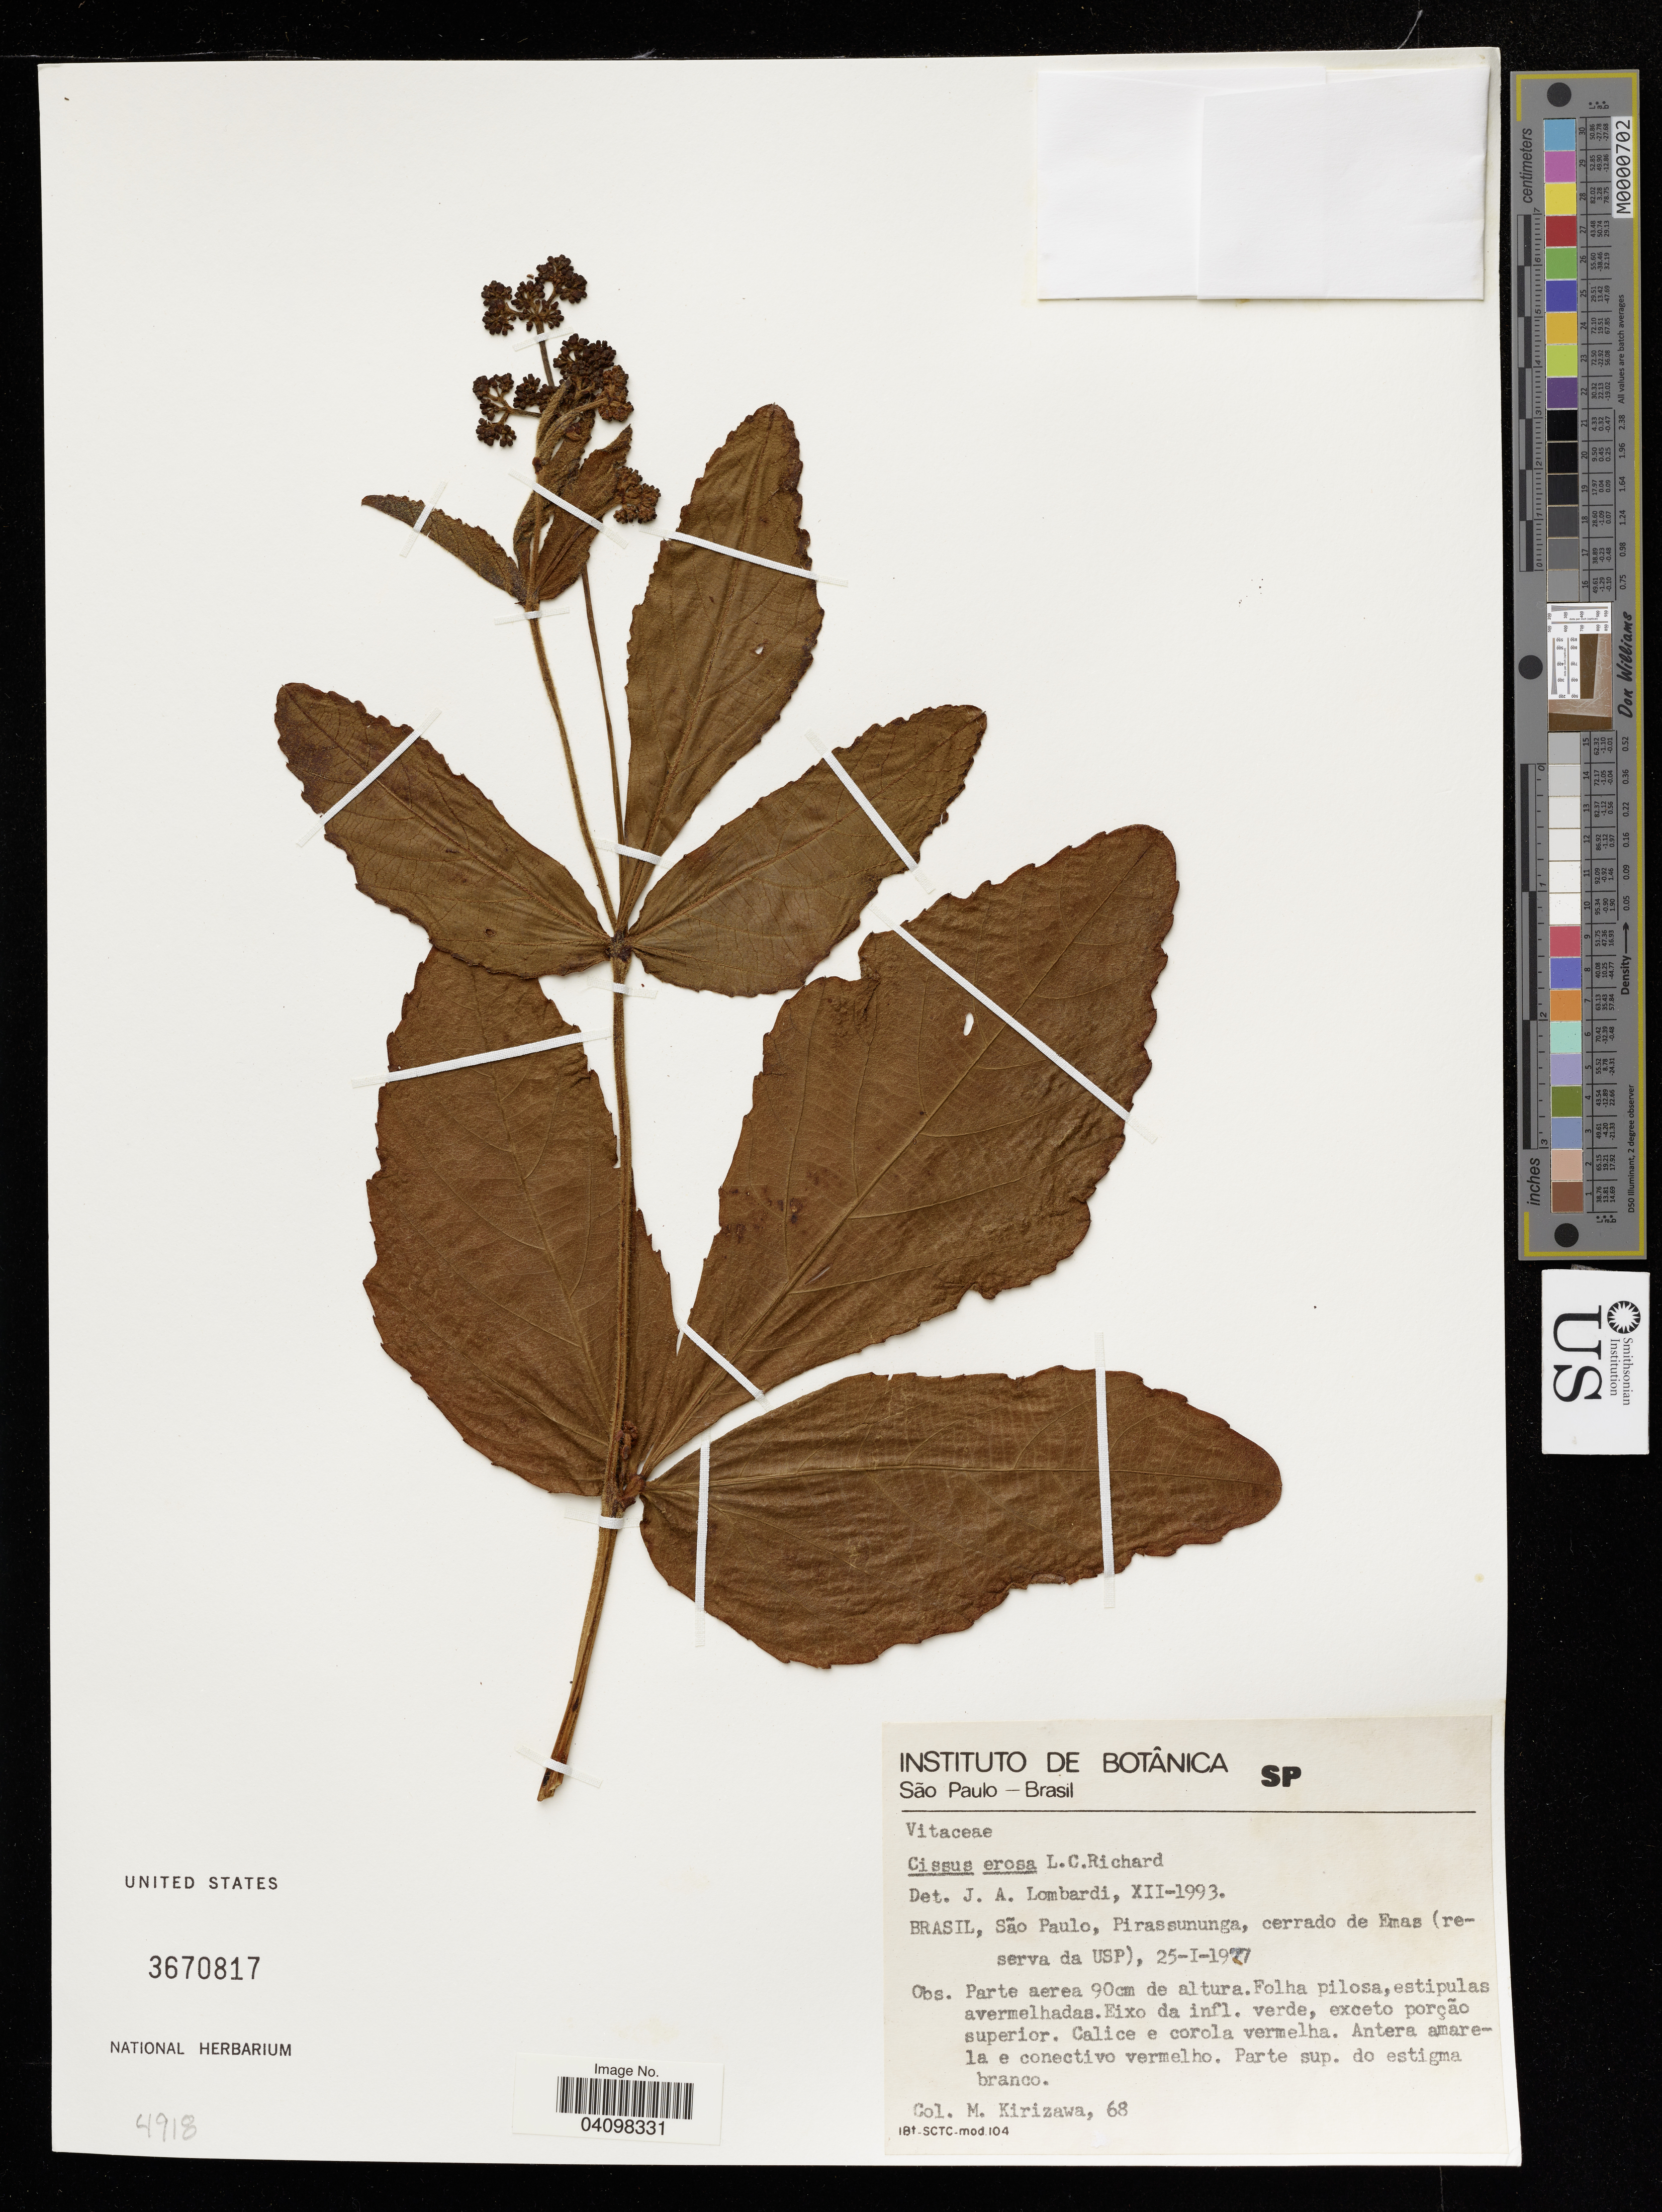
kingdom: Plantae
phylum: Tracheophyta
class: Magnoliopsida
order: Vitales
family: Vitaceae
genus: Cissus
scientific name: Cissus erosa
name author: Rich.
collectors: M. Kirizawa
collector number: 68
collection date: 1927-01-25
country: Brazil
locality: São Paulo, Pirassununga, cerrado de Emas (re- serva da USP).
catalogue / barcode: US 3670817